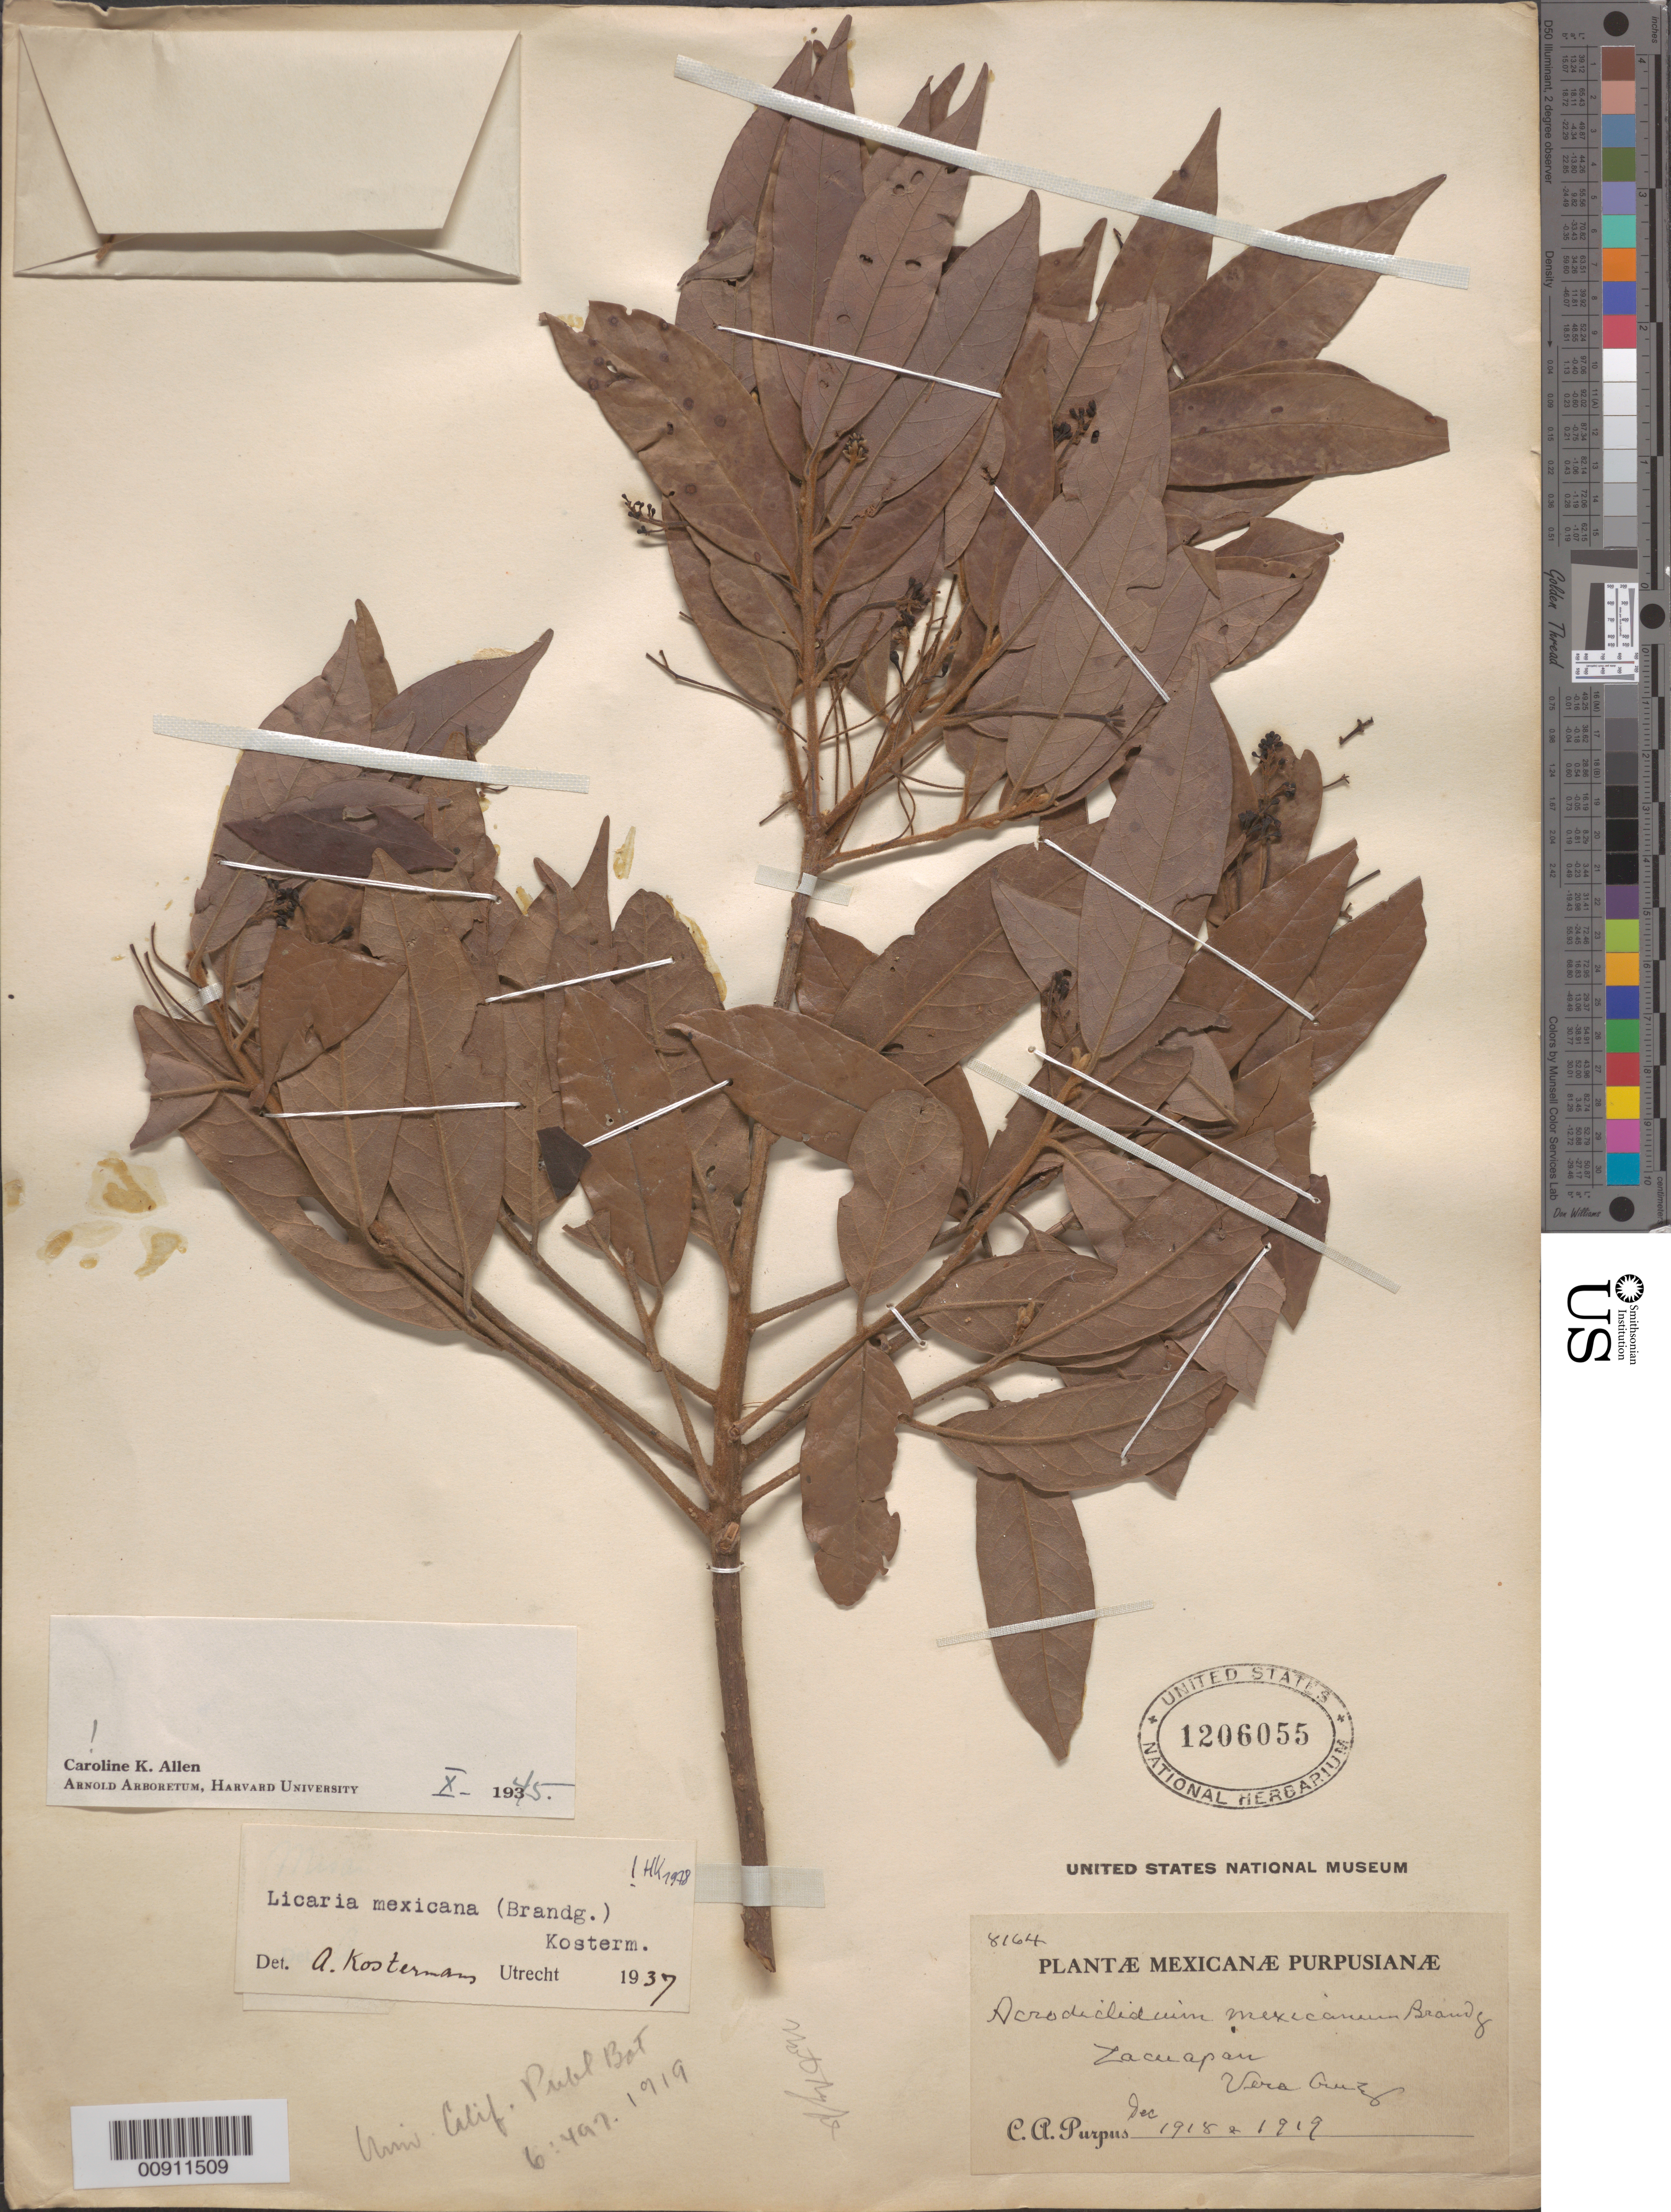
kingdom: Plantae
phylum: Tracheophyta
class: Magnoliopsida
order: Laurales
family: Lauraceae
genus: Licaria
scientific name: Licaria mexicana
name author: (Brandegee) Kosterm.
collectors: C. A. Purpus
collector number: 8164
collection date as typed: Dec 1918 to -- --- 1919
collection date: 1918-12/1919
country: Mexico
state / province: Veracruz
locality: Zacuapan, Veracruz.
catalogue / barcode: US 1206055